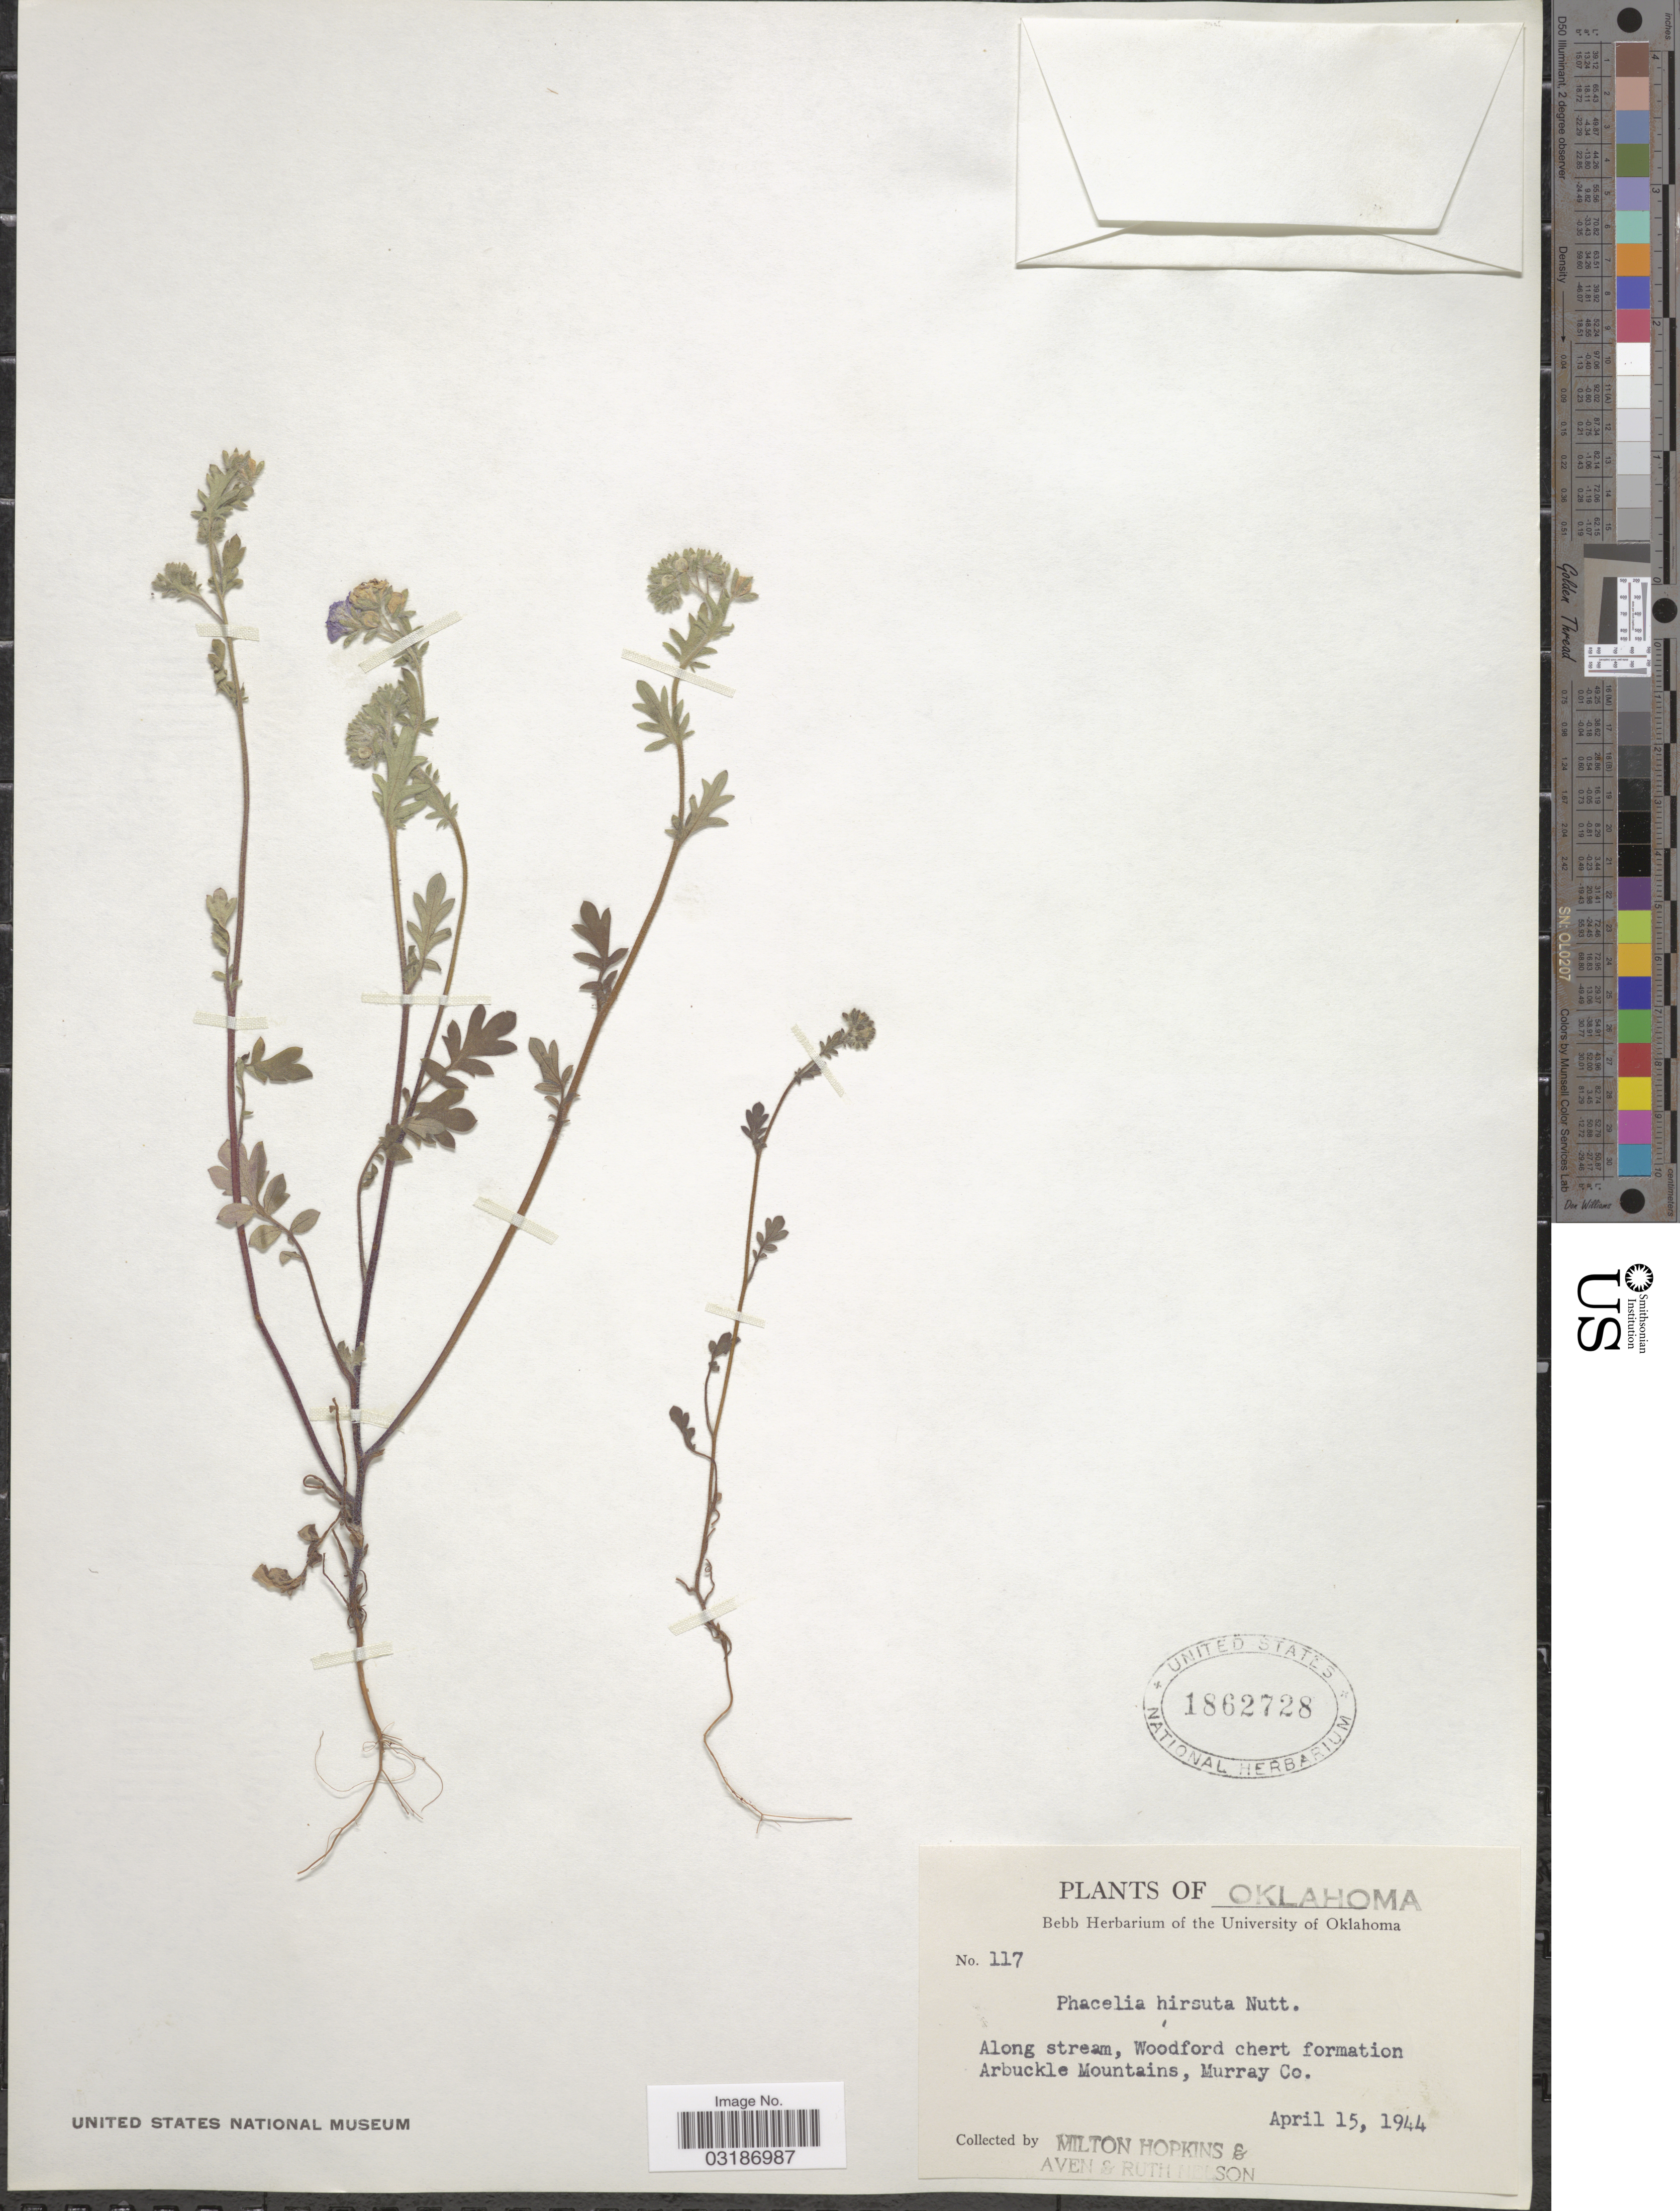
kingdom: Plantae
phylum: Tracheophyta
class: Magnoliopsida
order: Boraginales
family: Hydrophyllaceae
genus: Phacelia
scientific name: Phacelia hirsuta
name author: Nutt.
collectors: M. Hopkins, A. Nelson & R. A. Nelson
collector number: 117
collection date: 1944-04-15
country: United States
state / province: Oklahoma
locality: Along stream, Woodford chert formation Arbuckle Mountains, Murray Co.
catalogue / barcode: US 1862728